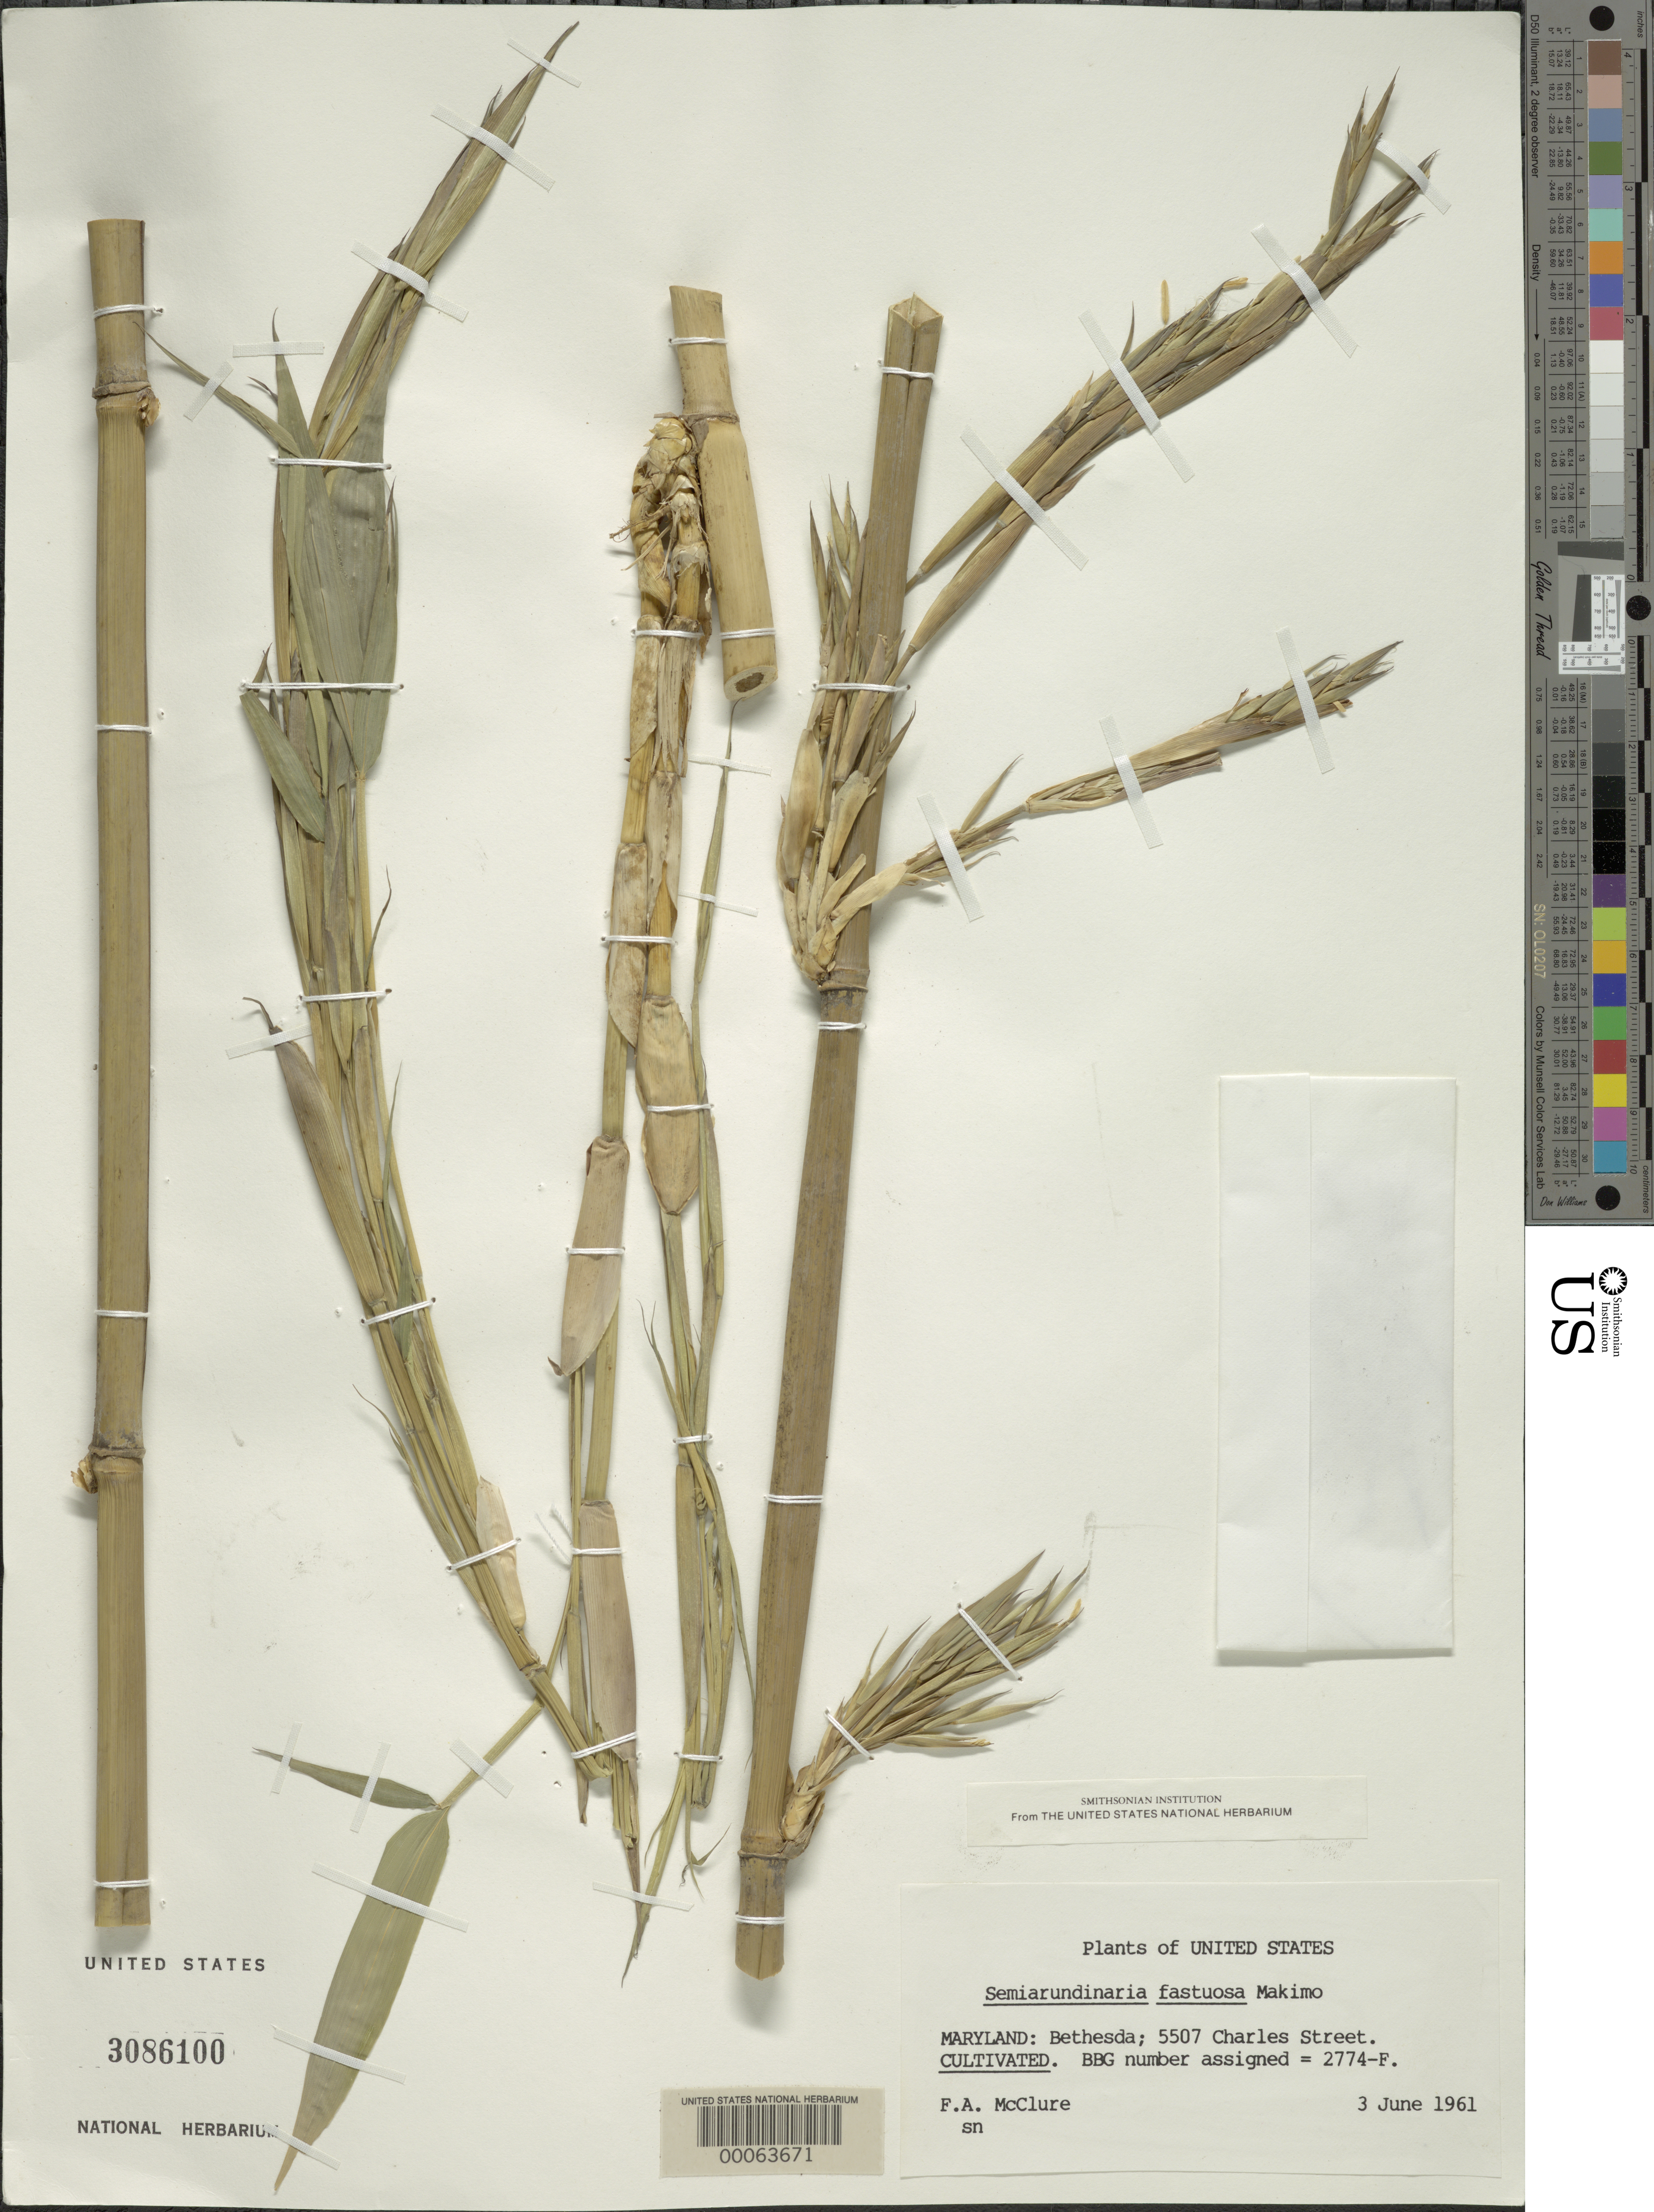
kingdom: Plantae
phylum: Tracheophyta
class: Liliopsida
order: Poales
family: Poaceae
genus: Semiarundinaria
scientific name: Semiarundinaria fastuosa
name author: Makino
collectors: F. A. McClure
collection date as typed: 03 Jun 1961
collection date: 1961-06-03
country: United States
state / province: Maryland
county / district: Montgomery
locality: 5507 Charles Street, Bethesda (McClure's garden)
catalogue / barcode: US 3086100